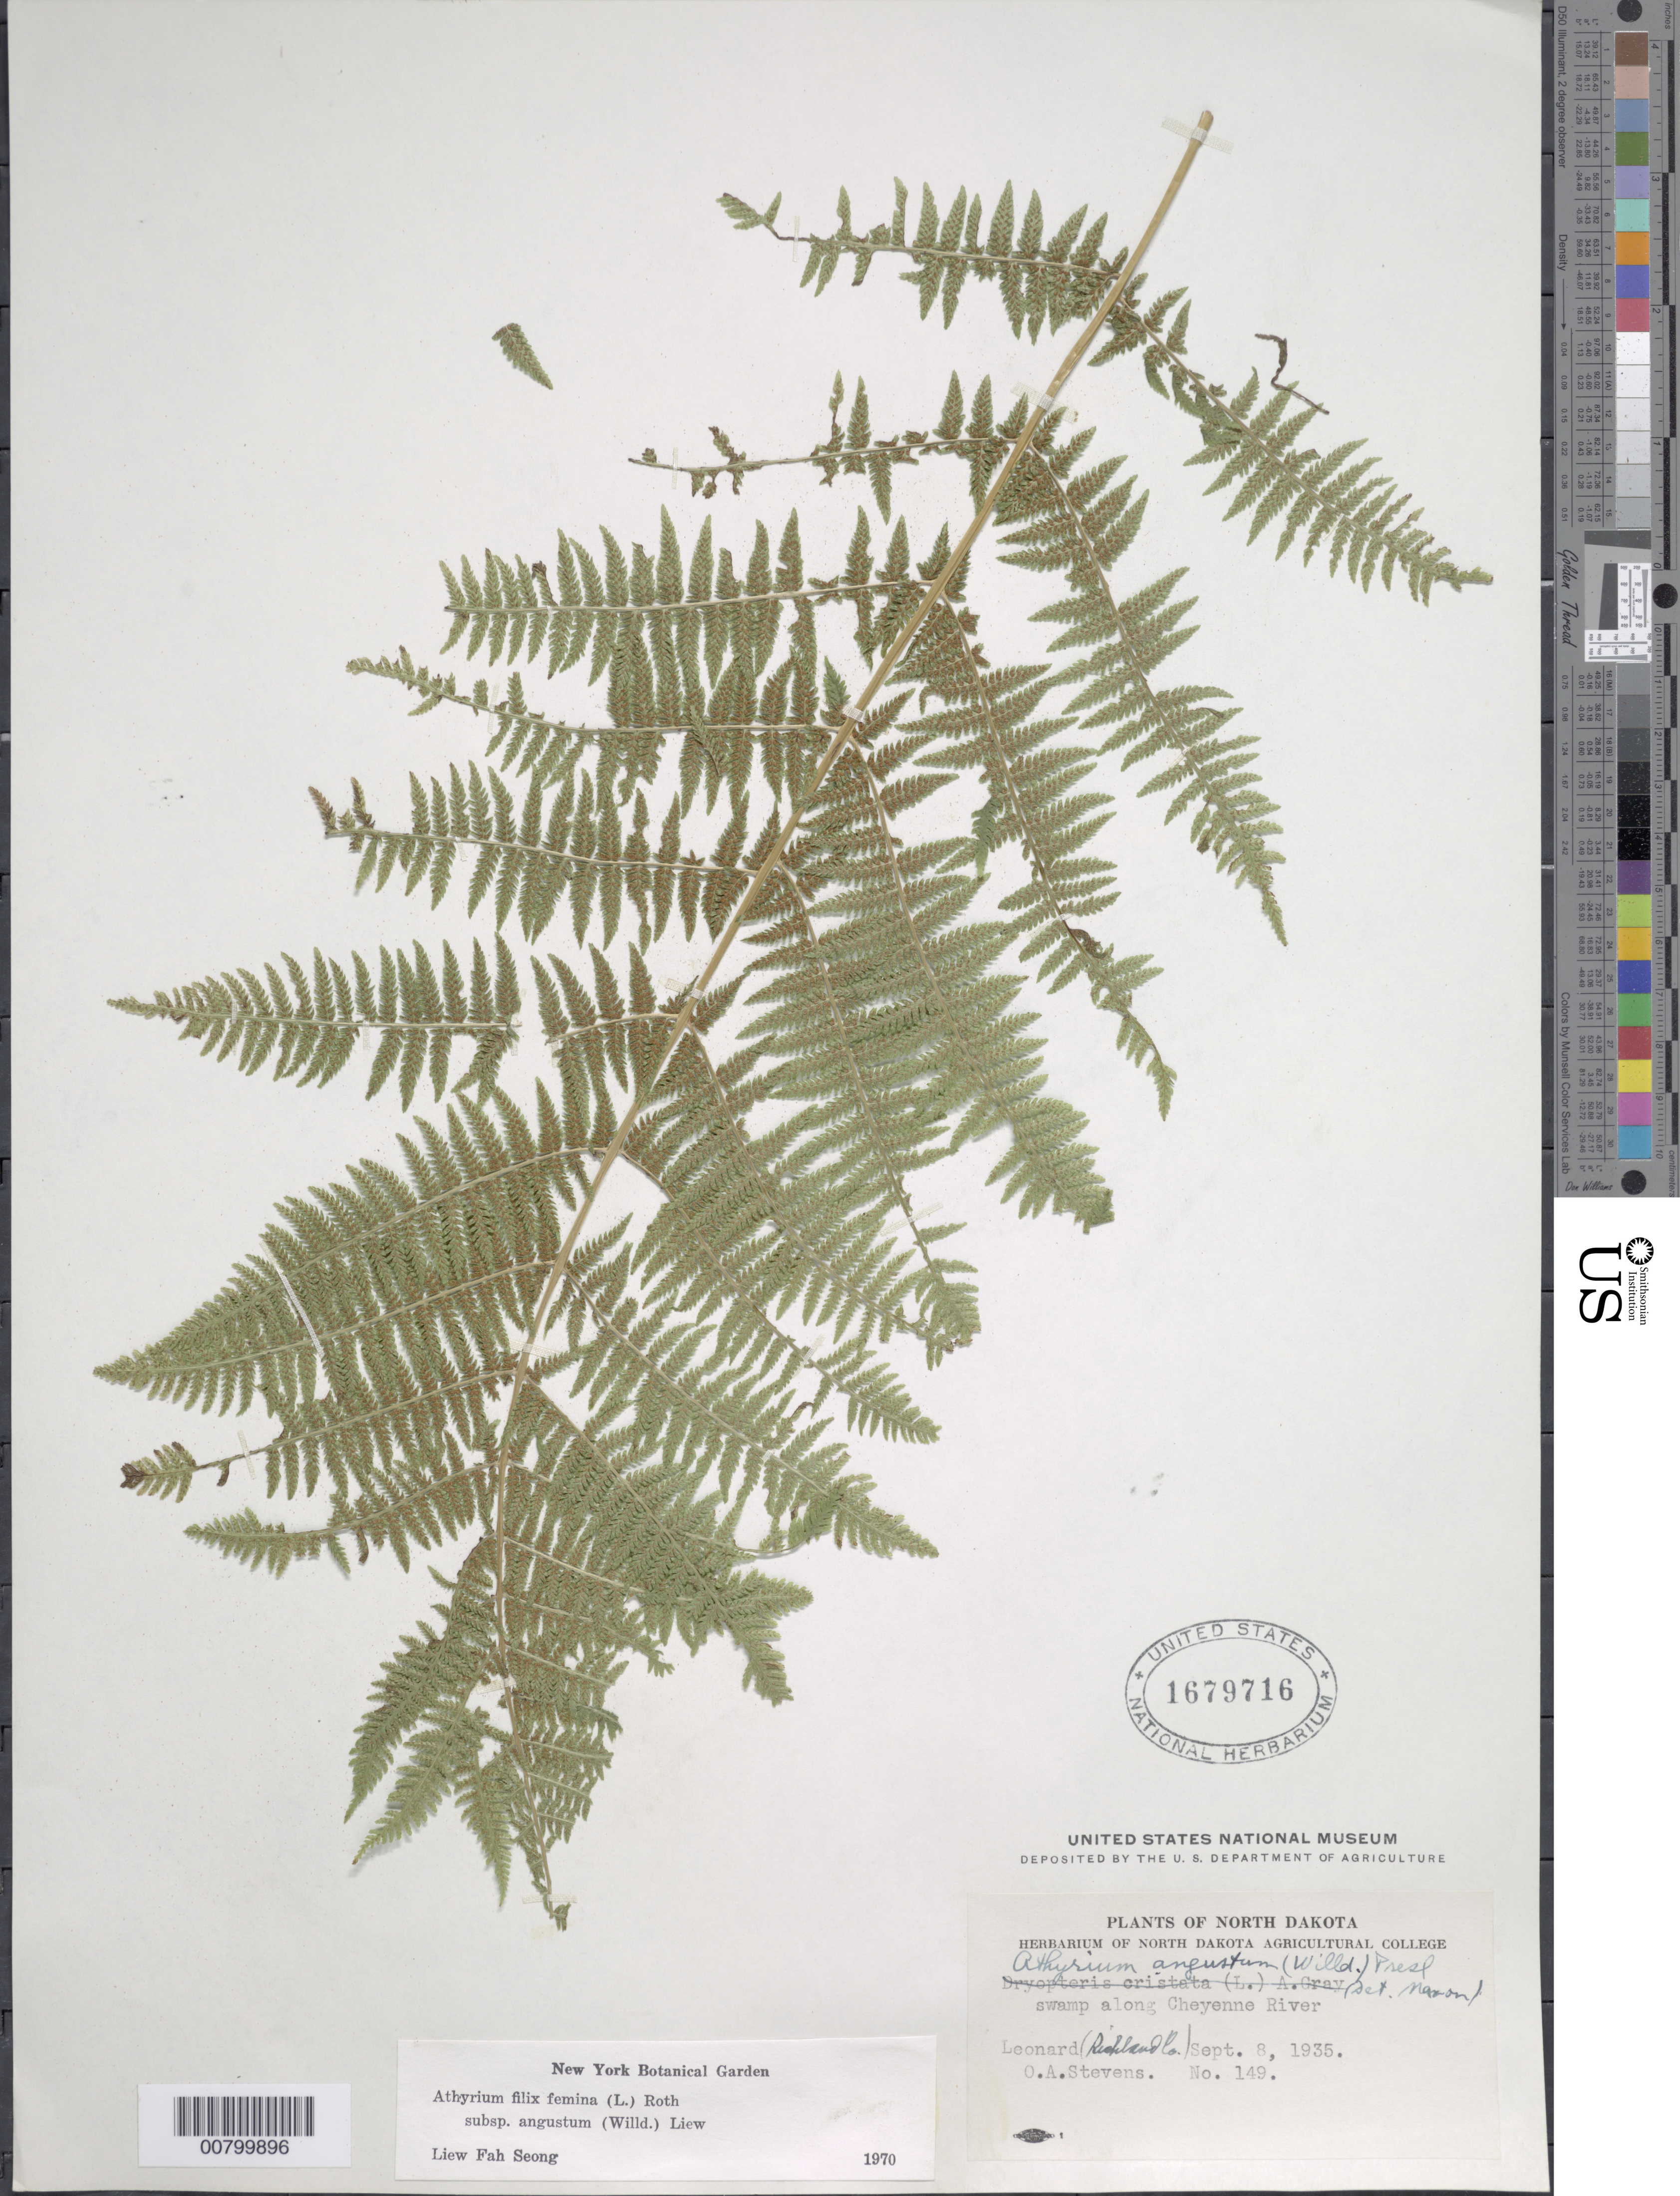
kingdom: Plantae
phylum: Tracheophyta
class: Polypodiopsida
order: Polypodiales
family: Athyriaceae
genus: Athyrium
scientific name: Athyrium filix-femina subsp. angustatum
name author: (Willd.) R.T. Clausen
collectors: O. A. Stevens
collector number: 149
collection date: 1935-09-08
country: United States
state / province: North Dakota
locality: Swamp along Cheyenne River, Leonard (Richland Co.)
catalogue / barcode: US 1679716